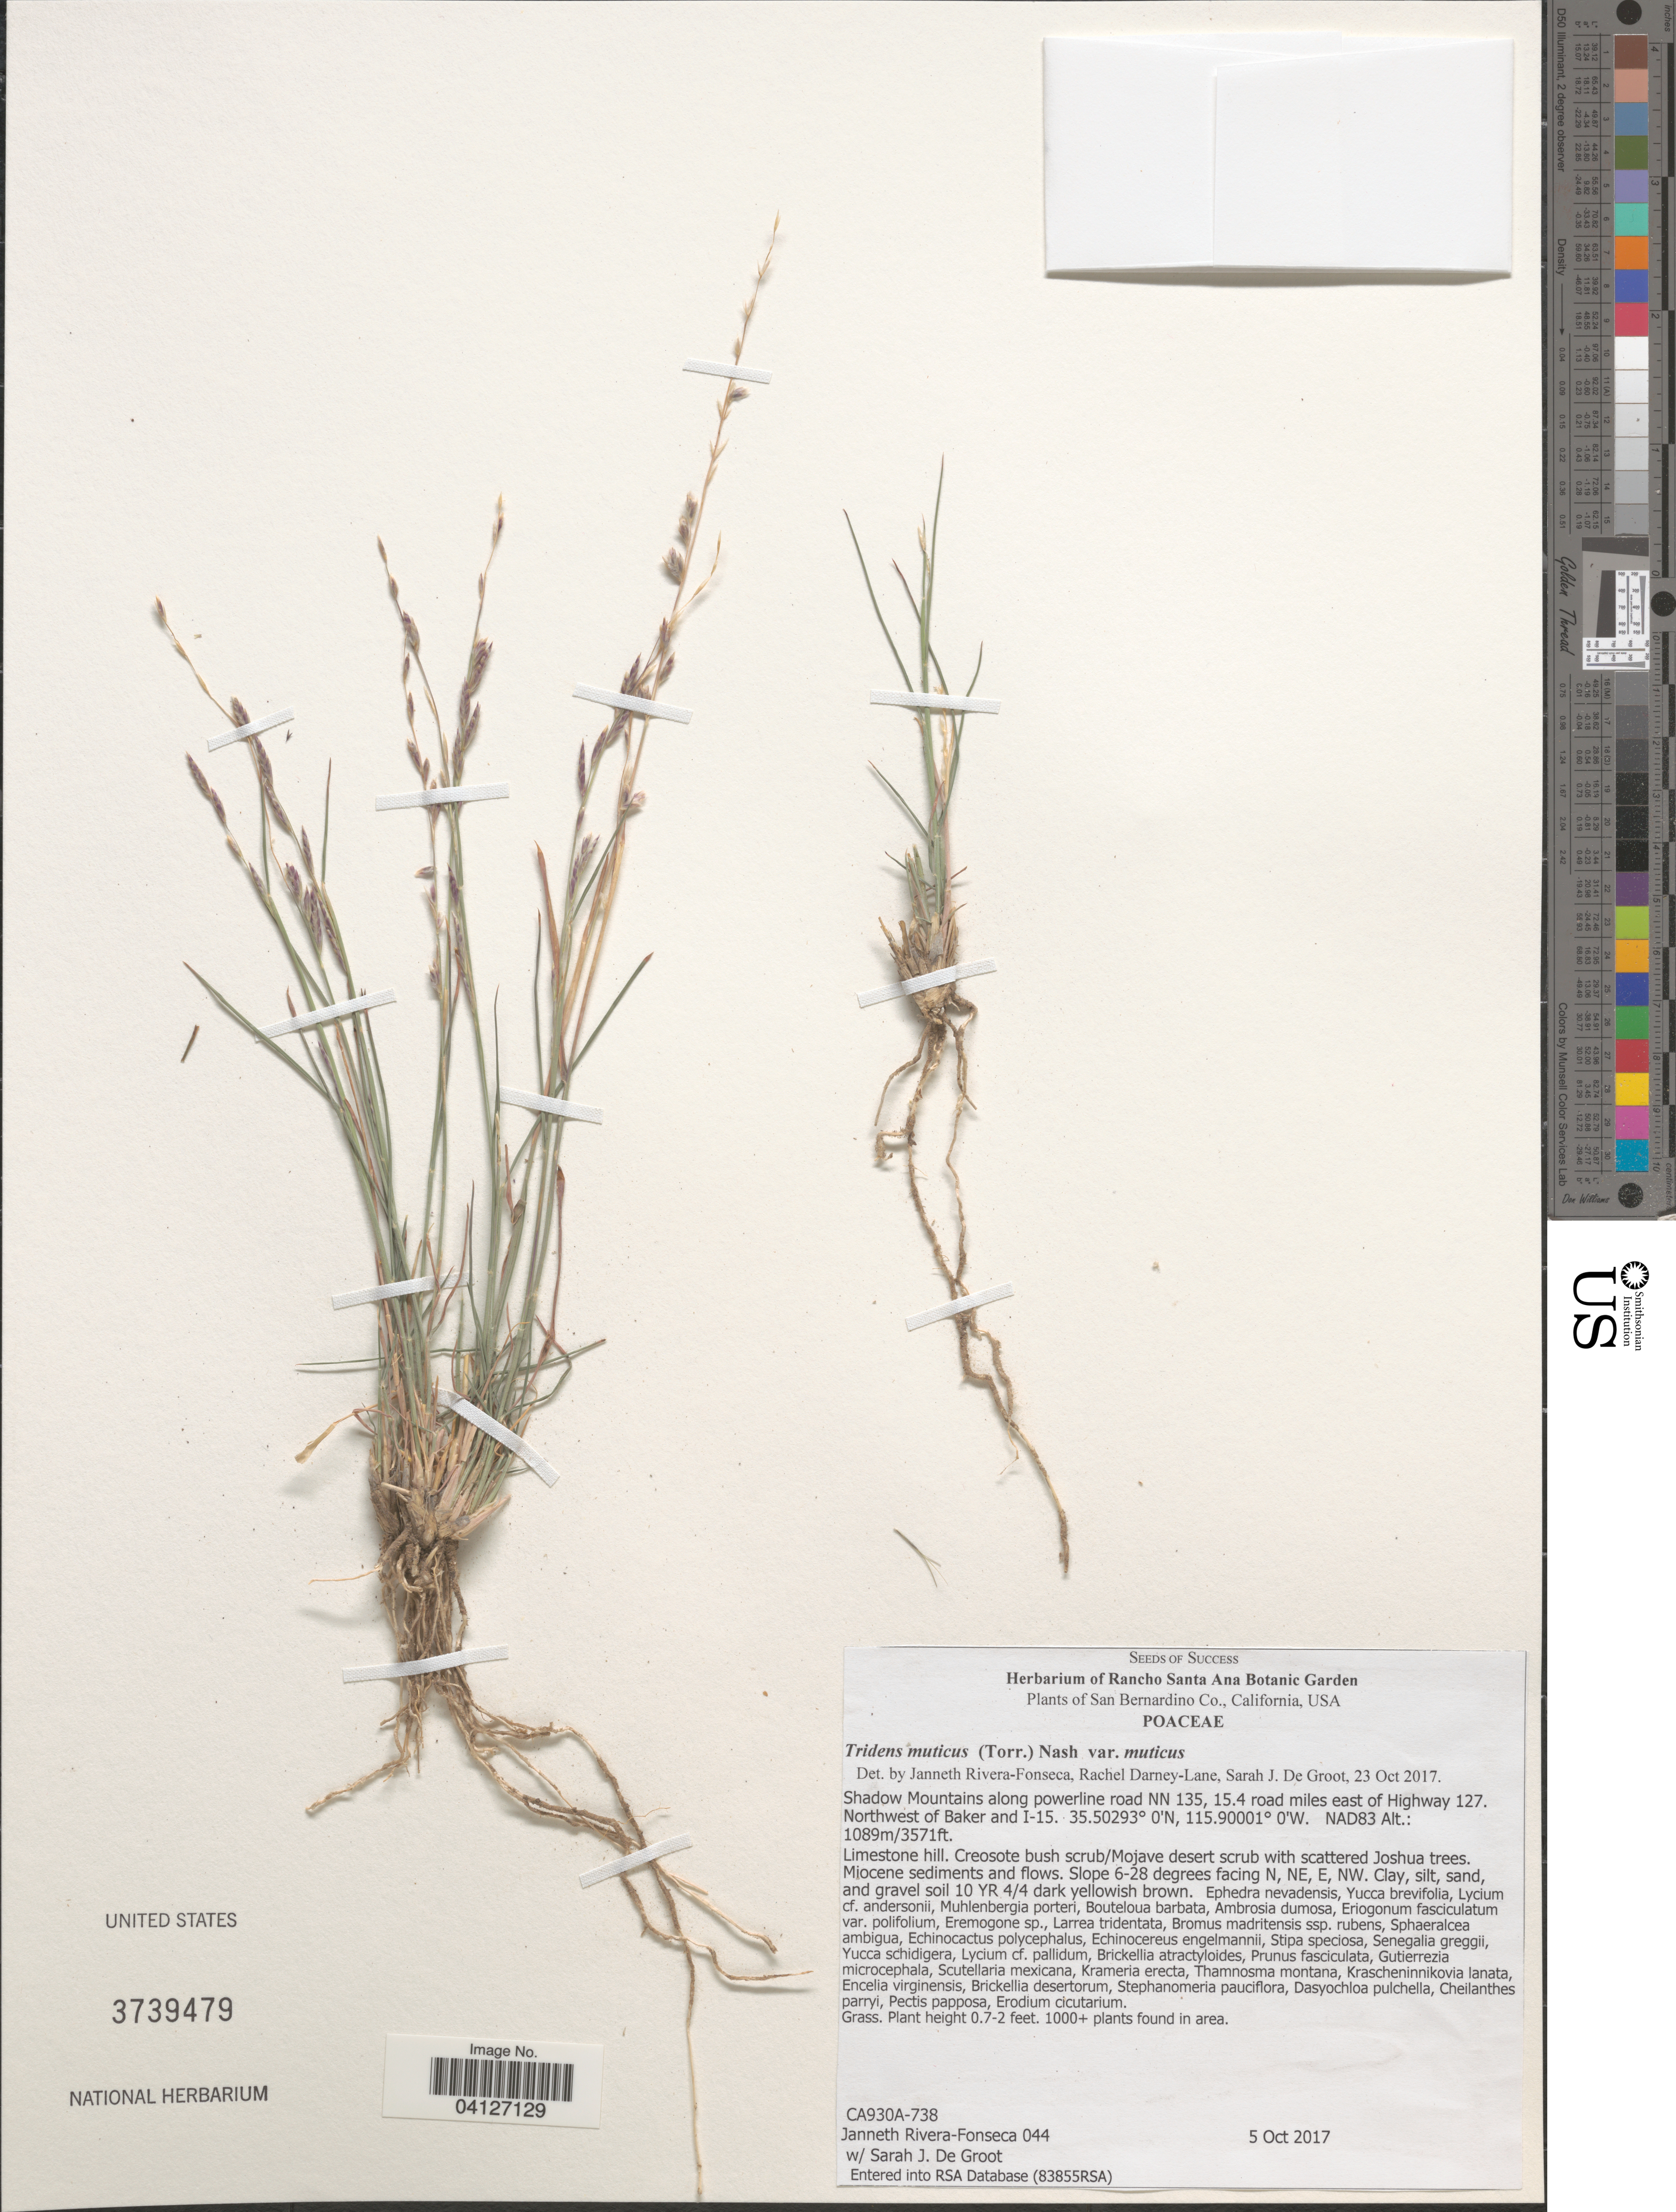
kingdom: Plantae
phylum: Tracheophyta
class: Liliopsida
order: Poales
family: Poaceae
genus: Tridens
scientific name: Tridens muticus var. muticus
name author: (Torr.) Nash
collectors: J. Rivera-Fonseca & S. De Groot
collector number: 044/CA930A-738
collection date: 2017-10-05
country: United States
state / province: California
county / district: San Bernardino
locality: San Bernardino Co. Shadow Mountains along powerline road NN 135, 15.4 road miles east of Highway 127. Northwest of Baker and I-15. NAD83. Creosote bush scrub/Mojave desert scrub with scatterred Joshua trees.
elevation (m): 1089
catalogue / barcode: US 3739479